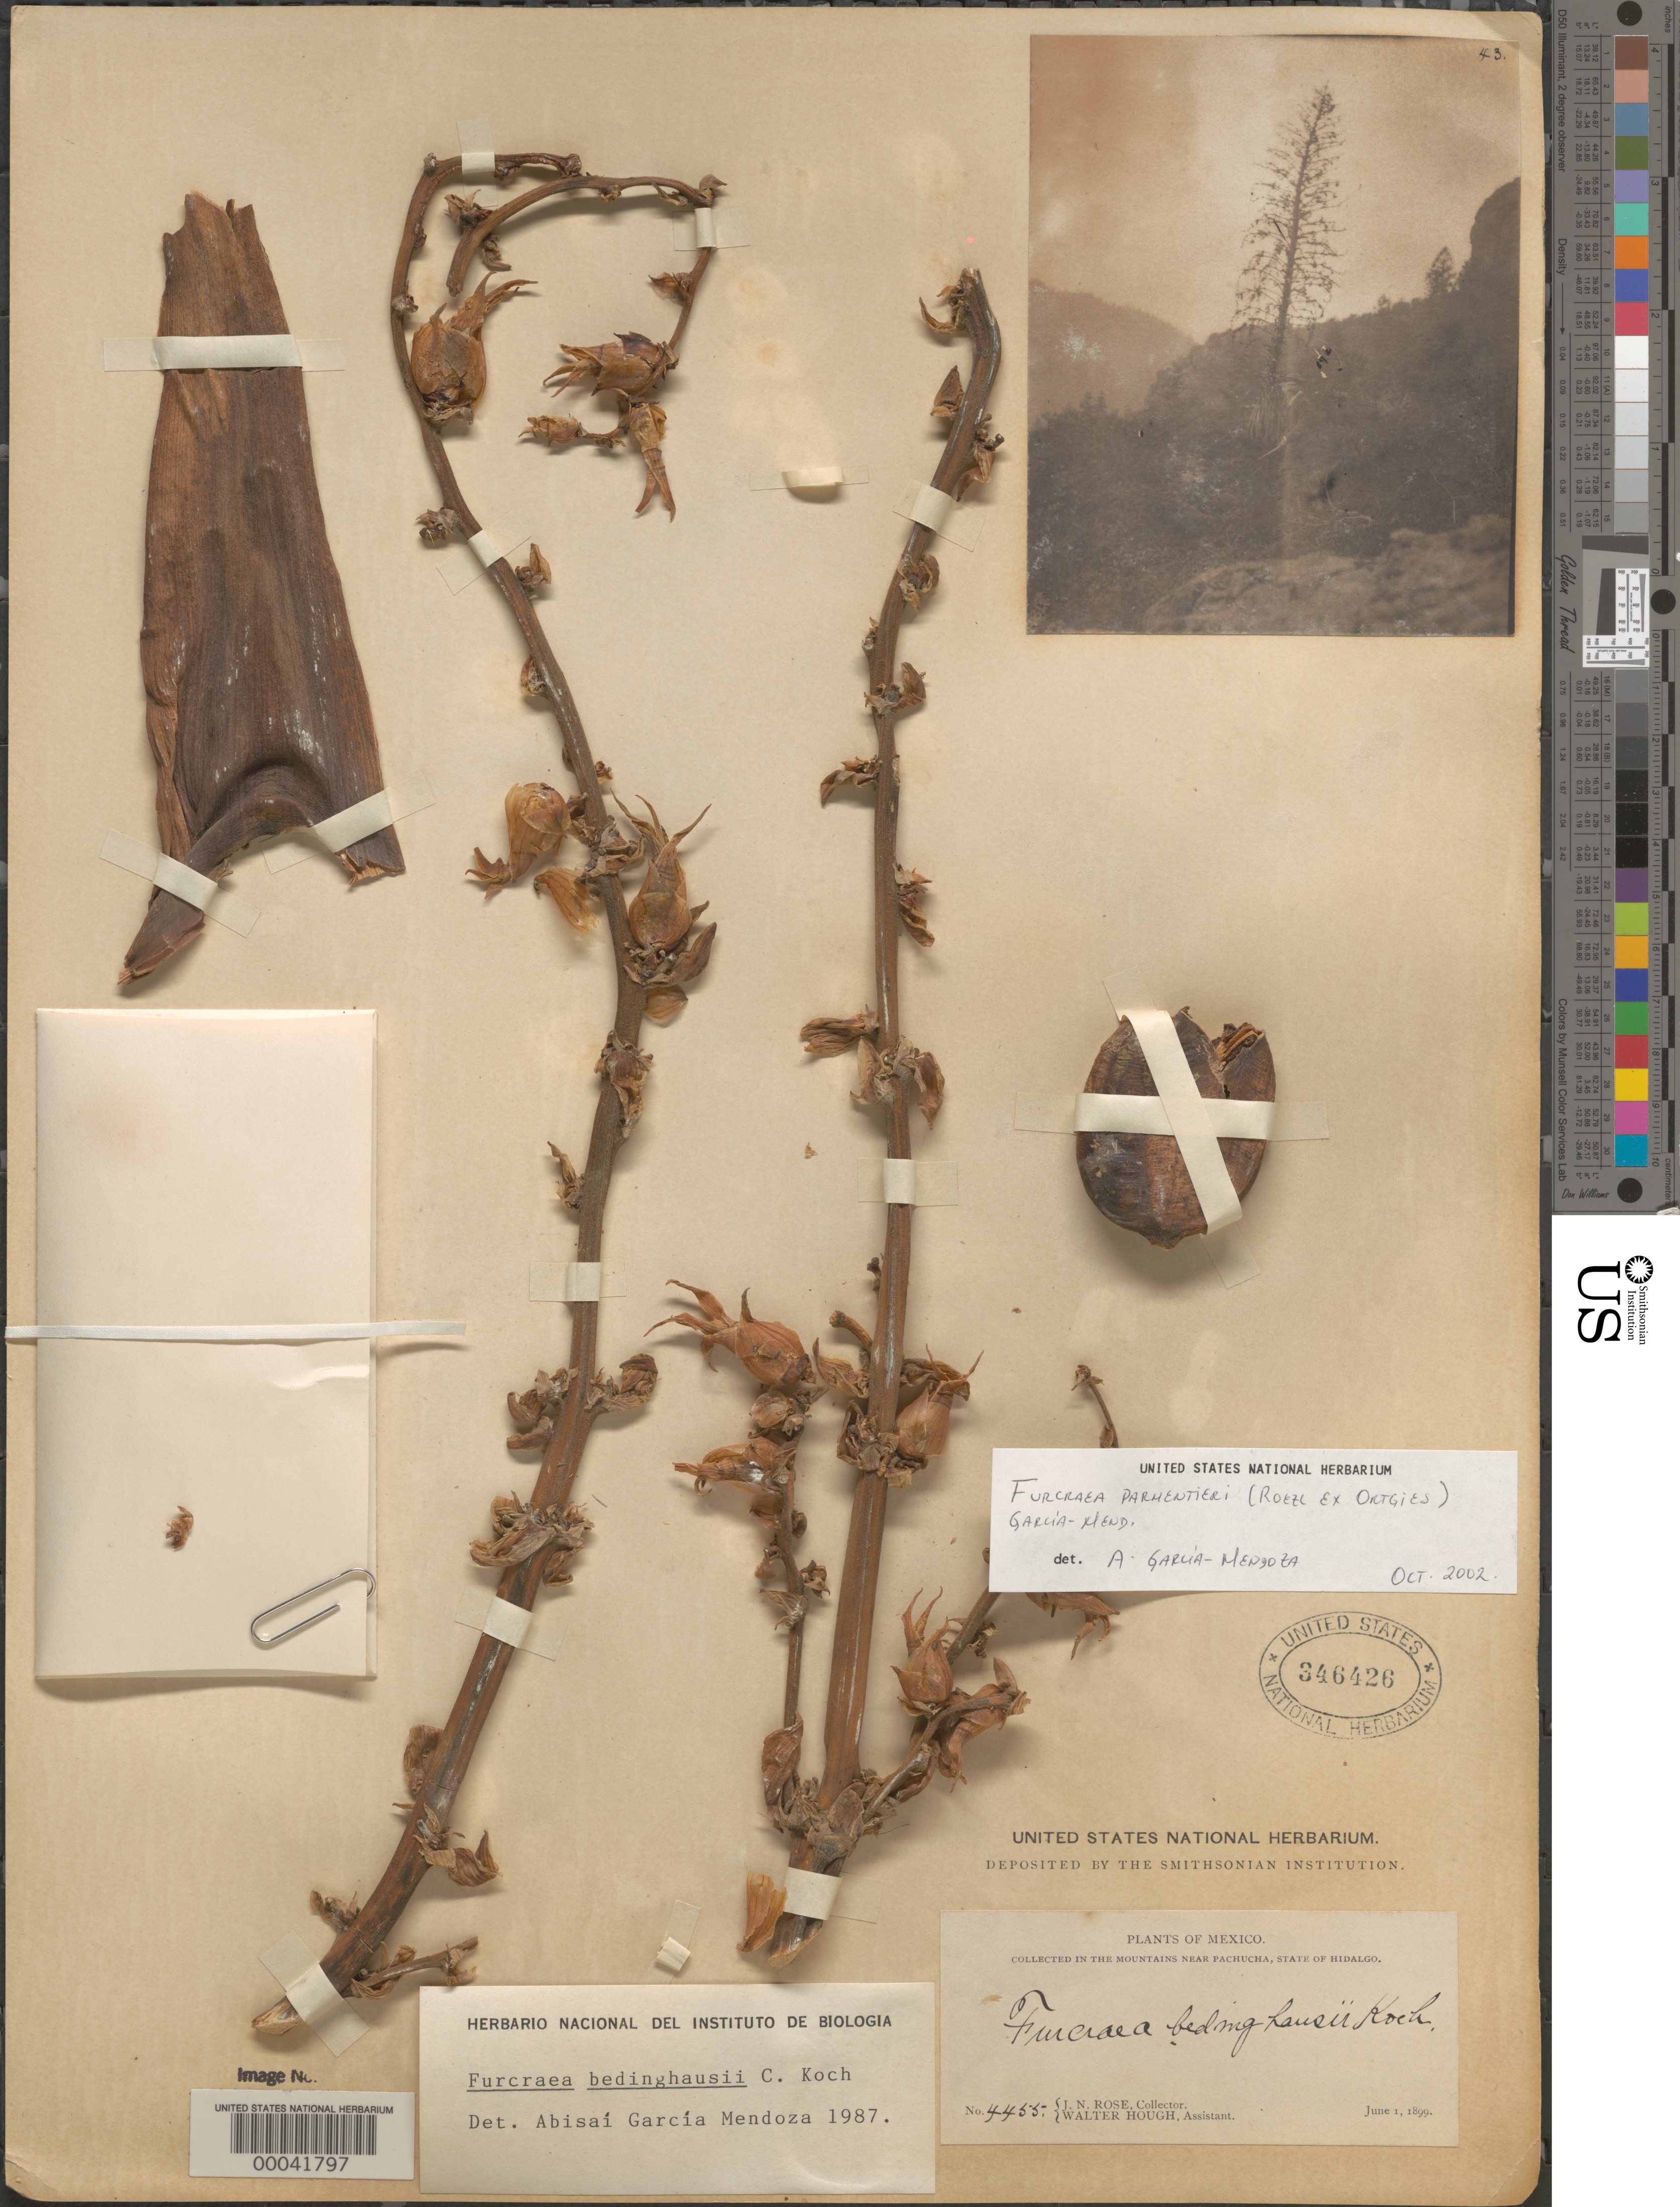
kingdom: Plantae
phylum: Tracheophyta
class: Liliopsida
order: Asparagales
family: Asparagaceae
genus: Furcraea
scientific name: Furcraea parmentieri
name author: (Roezl) García-Mend.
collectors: J. N. Rose & W. Hough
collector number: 4455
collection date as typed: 01 Jun 1899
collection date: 1899-06-01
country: Mexico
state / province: Hidalgo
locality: Mountains near Pachuca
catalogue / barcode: US 346426